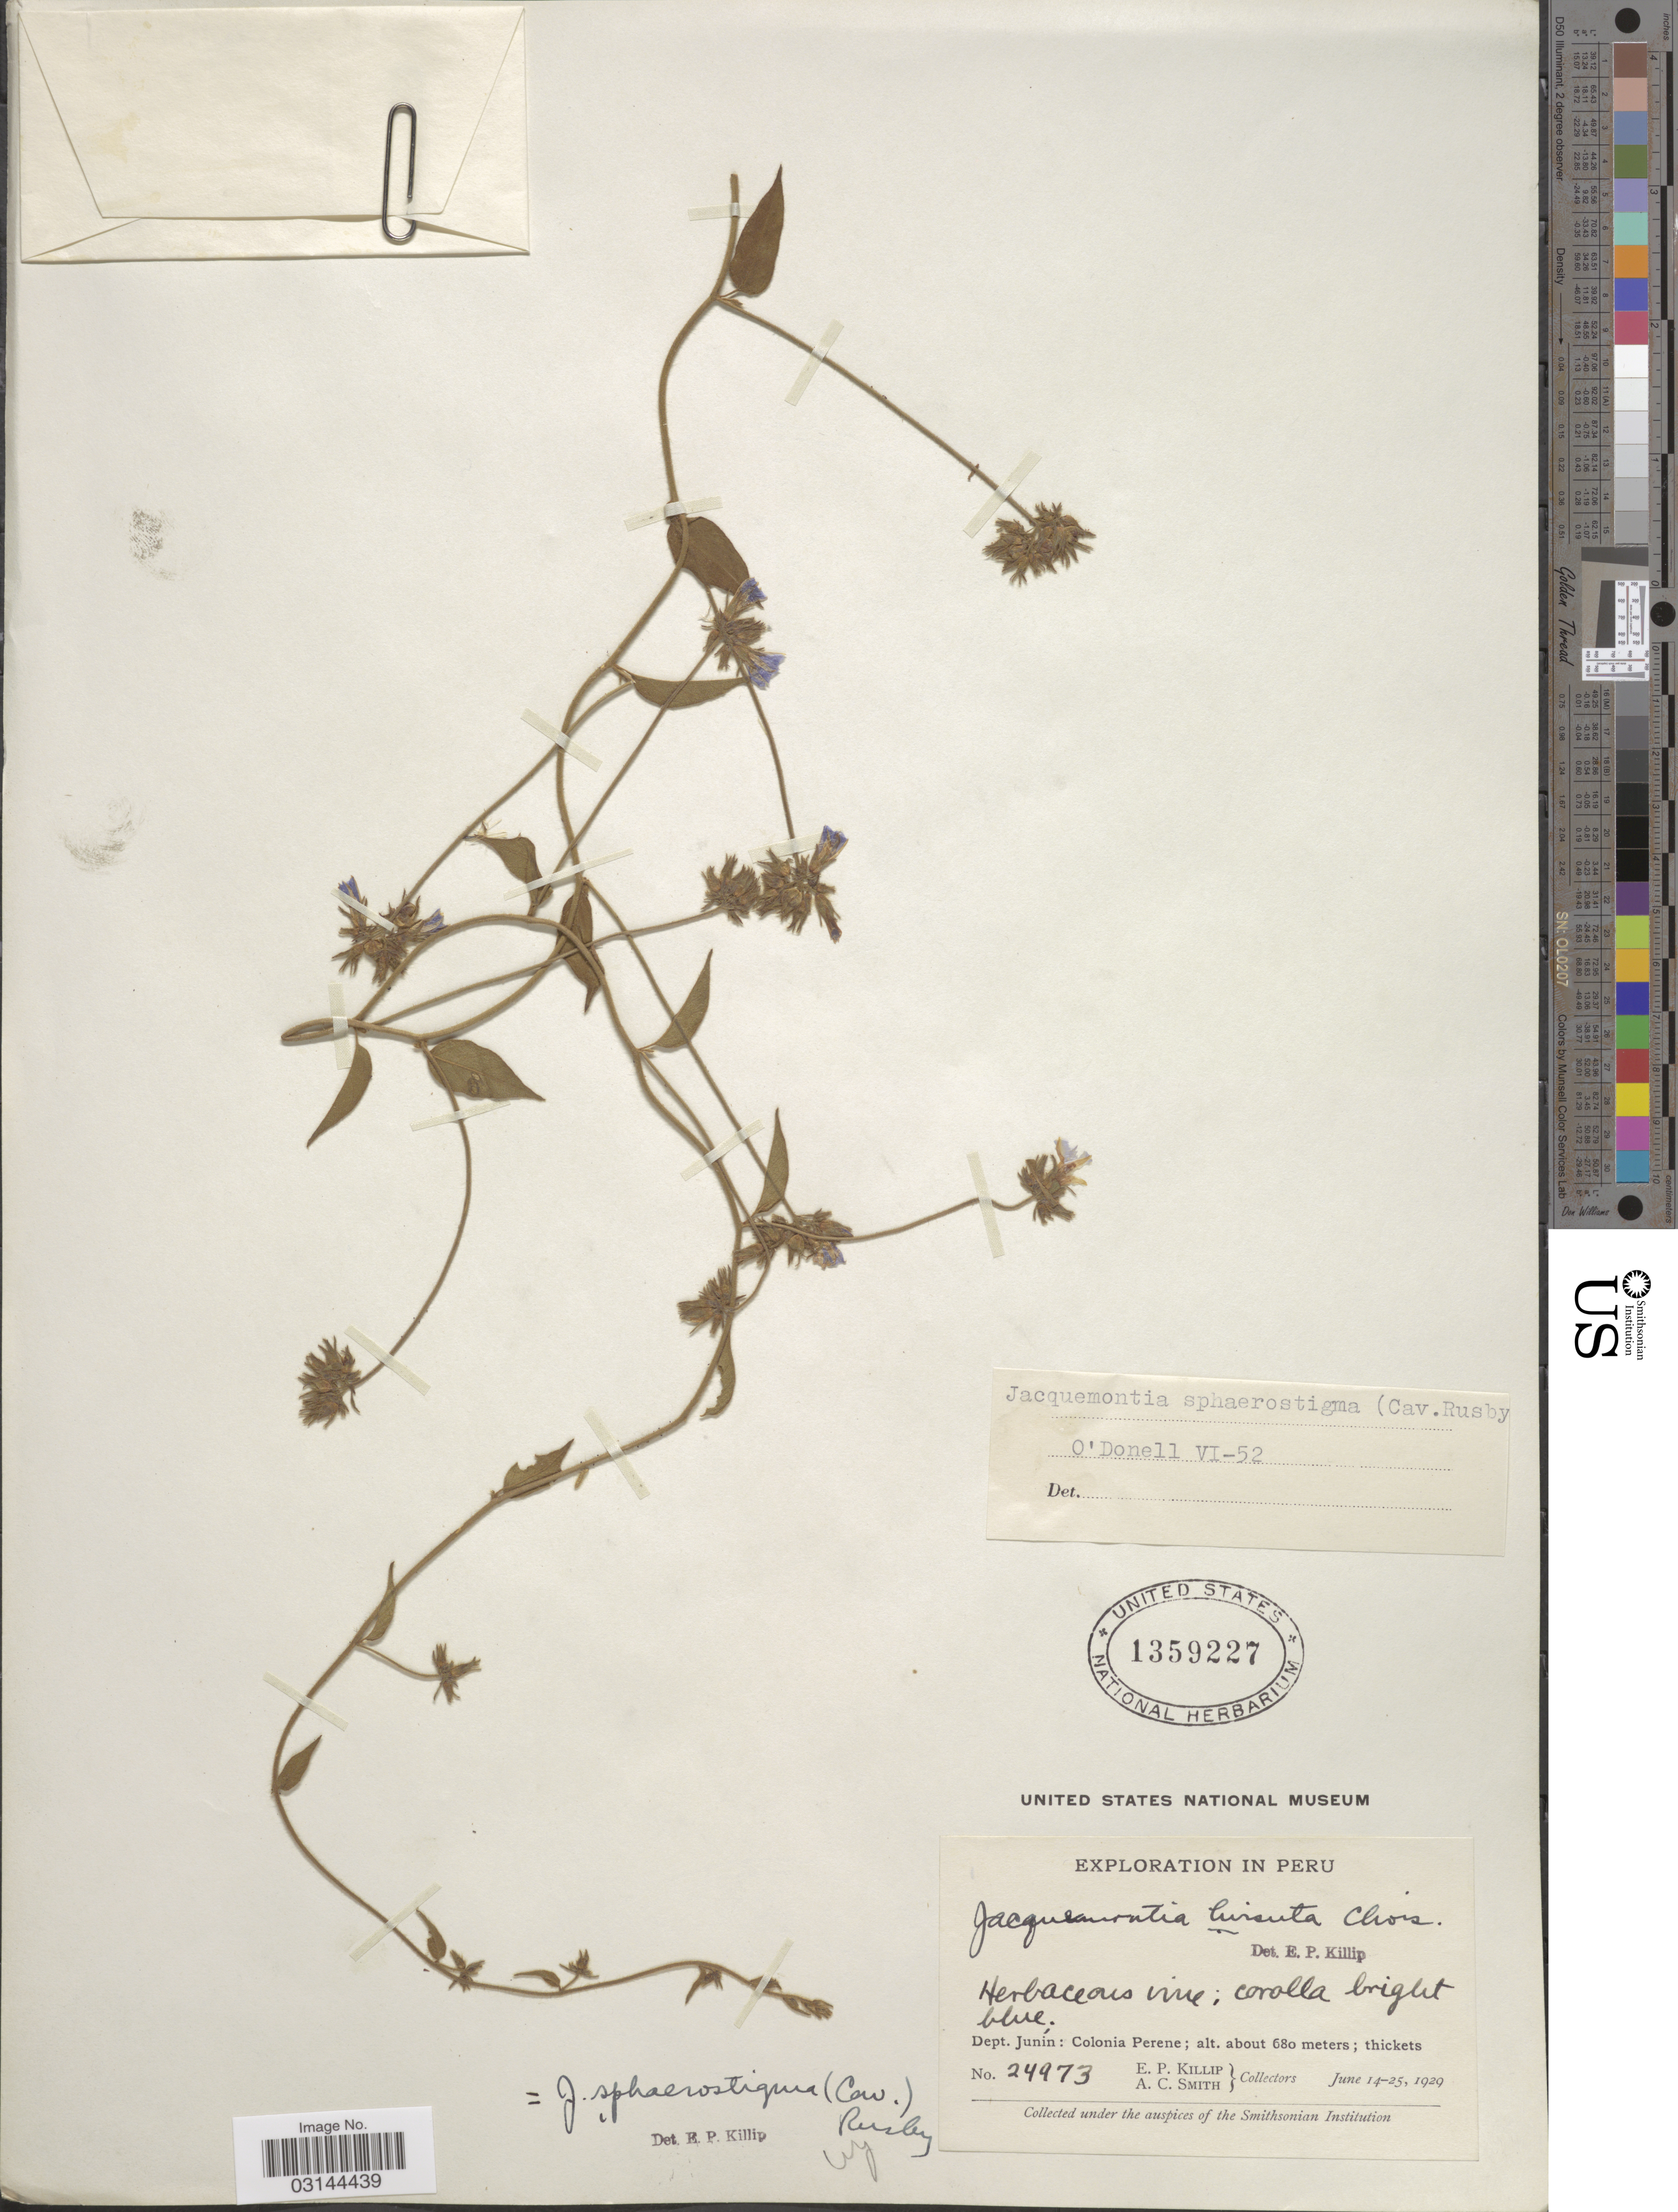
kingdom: Plantae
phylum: Tracheophyta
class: Magnoliopsida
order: Solanales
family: Convolvulaceae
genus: Jacquemontia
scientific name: Jacquemontia sphaerostigma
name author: (Cav.) Rusby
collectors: E. P. Killip & A. C. Smith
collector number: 24973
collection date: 1929-06-14/1929-06-25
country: Peru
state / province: Junín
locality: Dept. Junín: Colonia Perene.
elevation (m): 680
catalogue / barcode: US 1359227